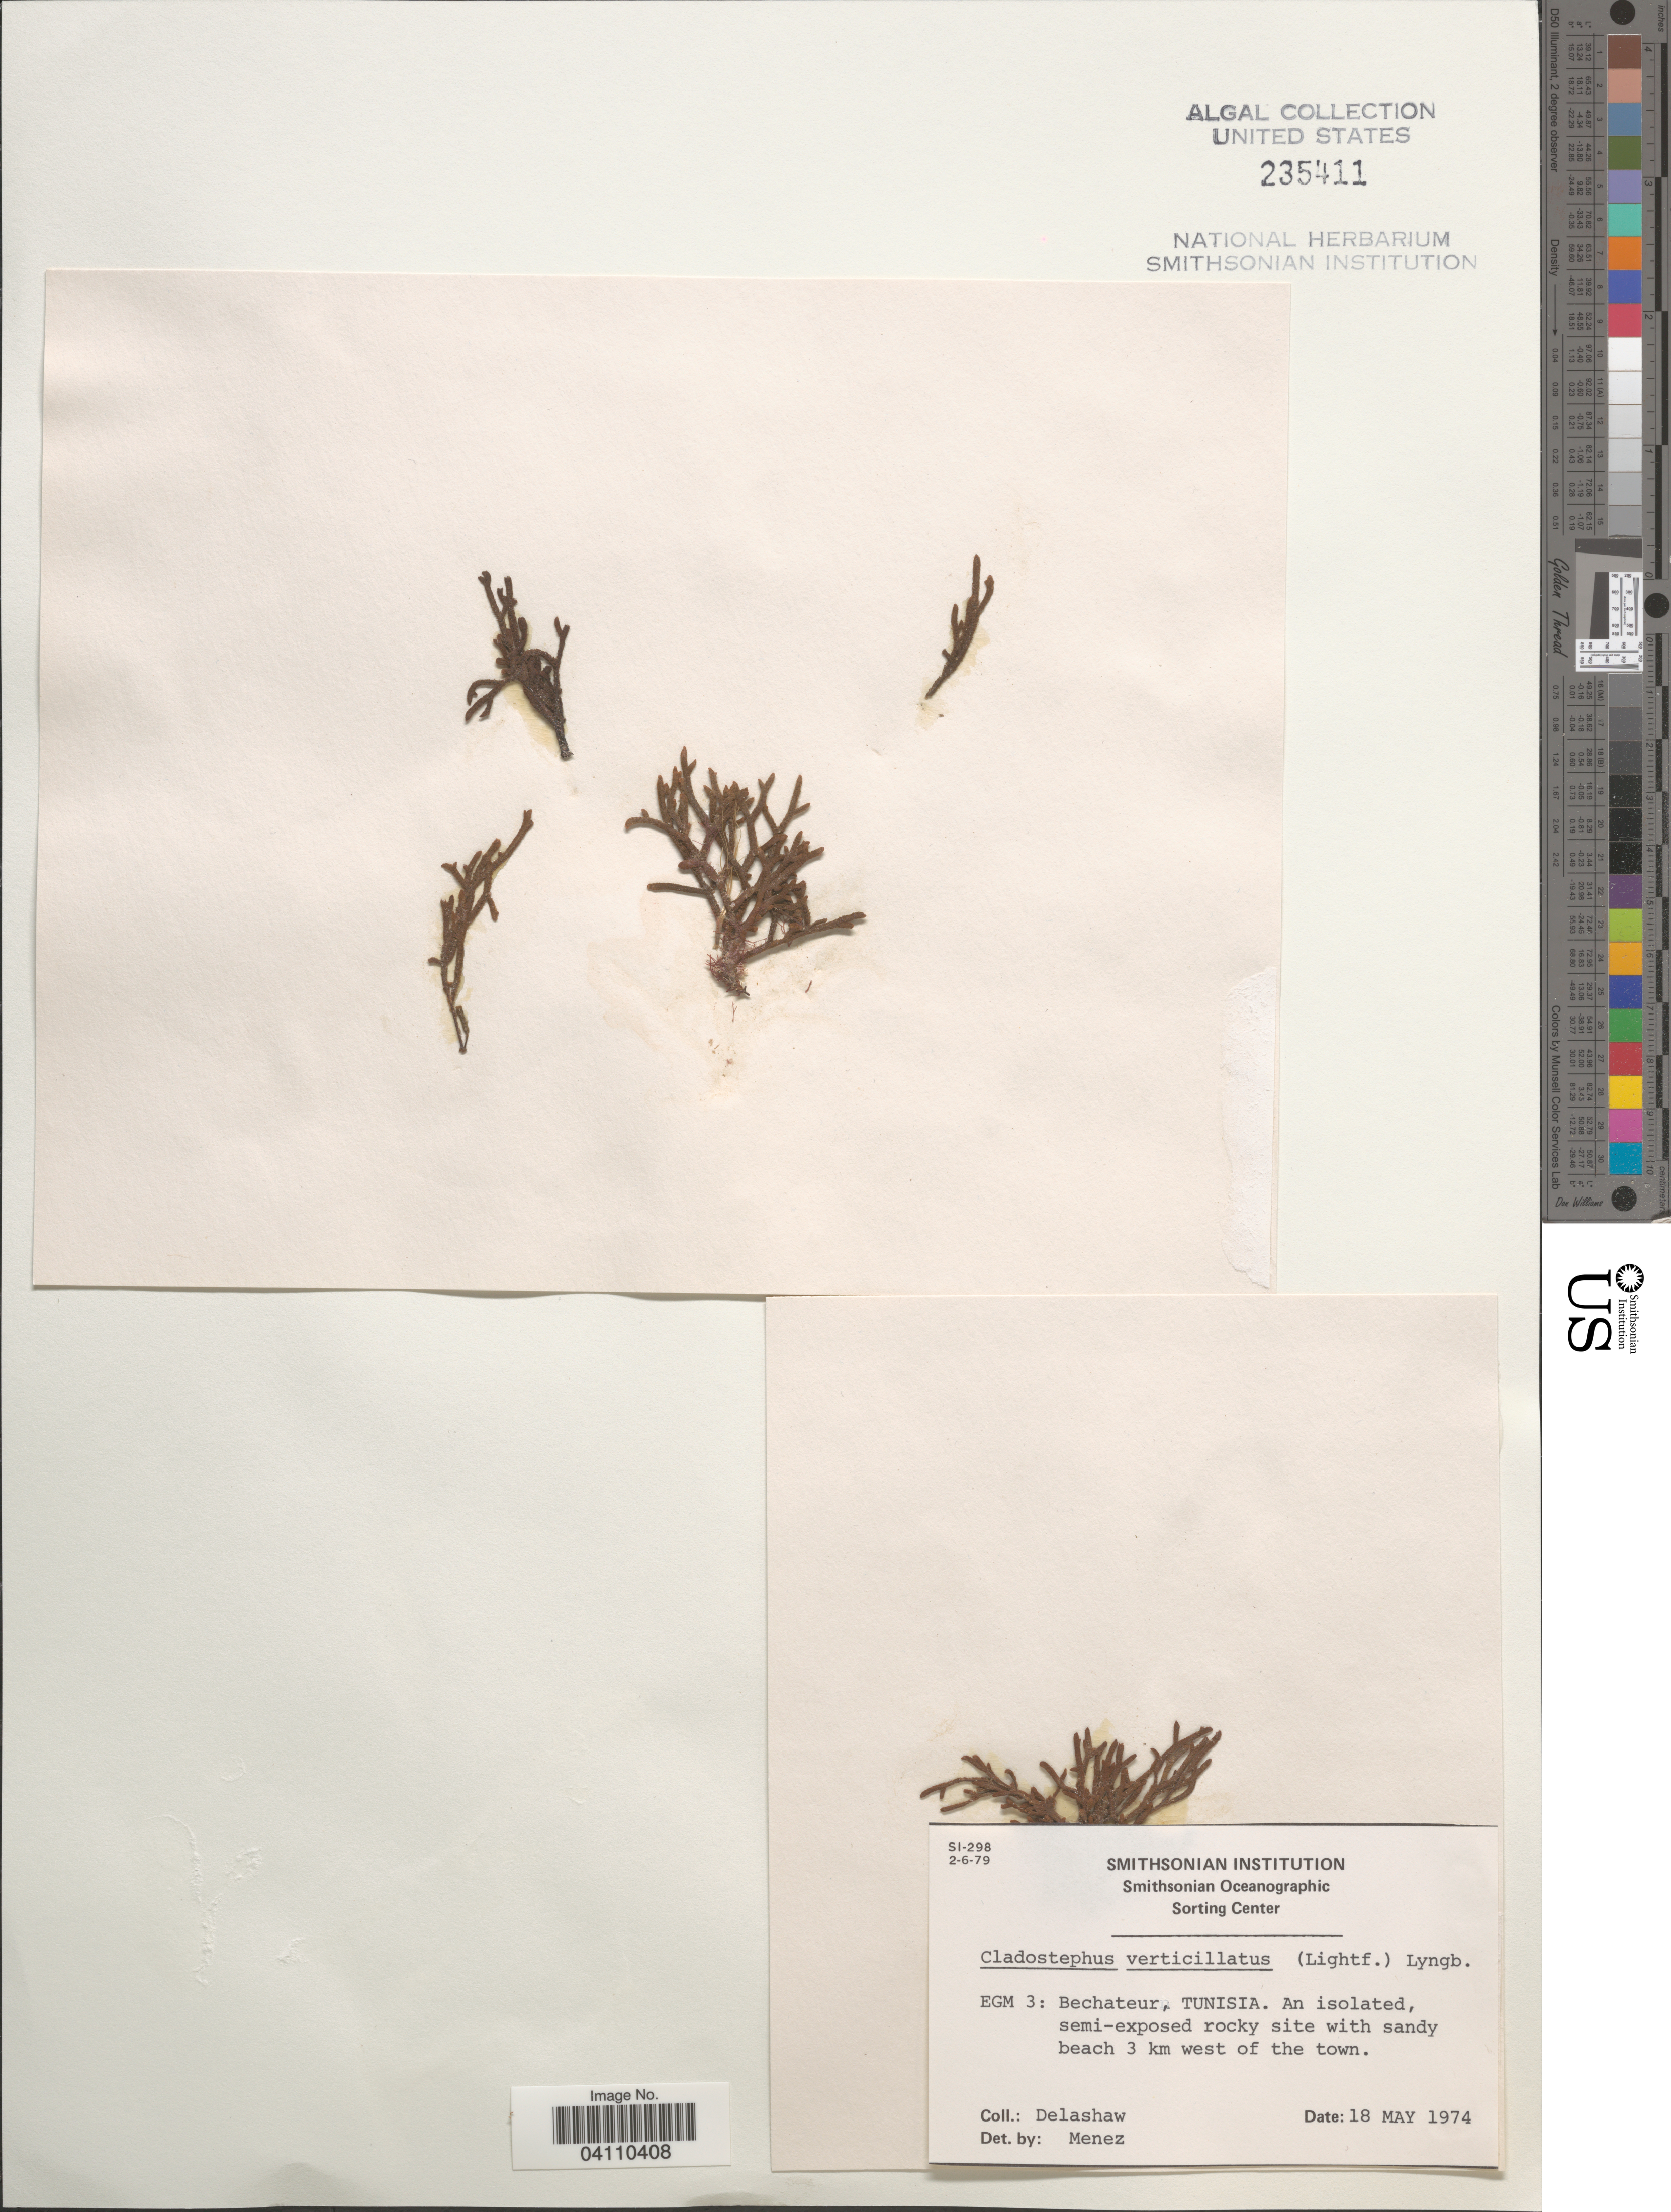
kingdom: Chromista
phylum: Ochrophyta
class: Phaeophyceae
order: Sphacelariales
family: Cladostephaceae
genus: Cladostephus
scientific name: Cladostephus hirsutus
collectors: -. Delashaw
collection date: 1974-05-18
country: Tunisia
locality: EGM 3: Bechateur, Tunisia. An isolated, semi-exposed rocky site with sandy beach 3 km west of the town.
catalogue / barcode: US 235411